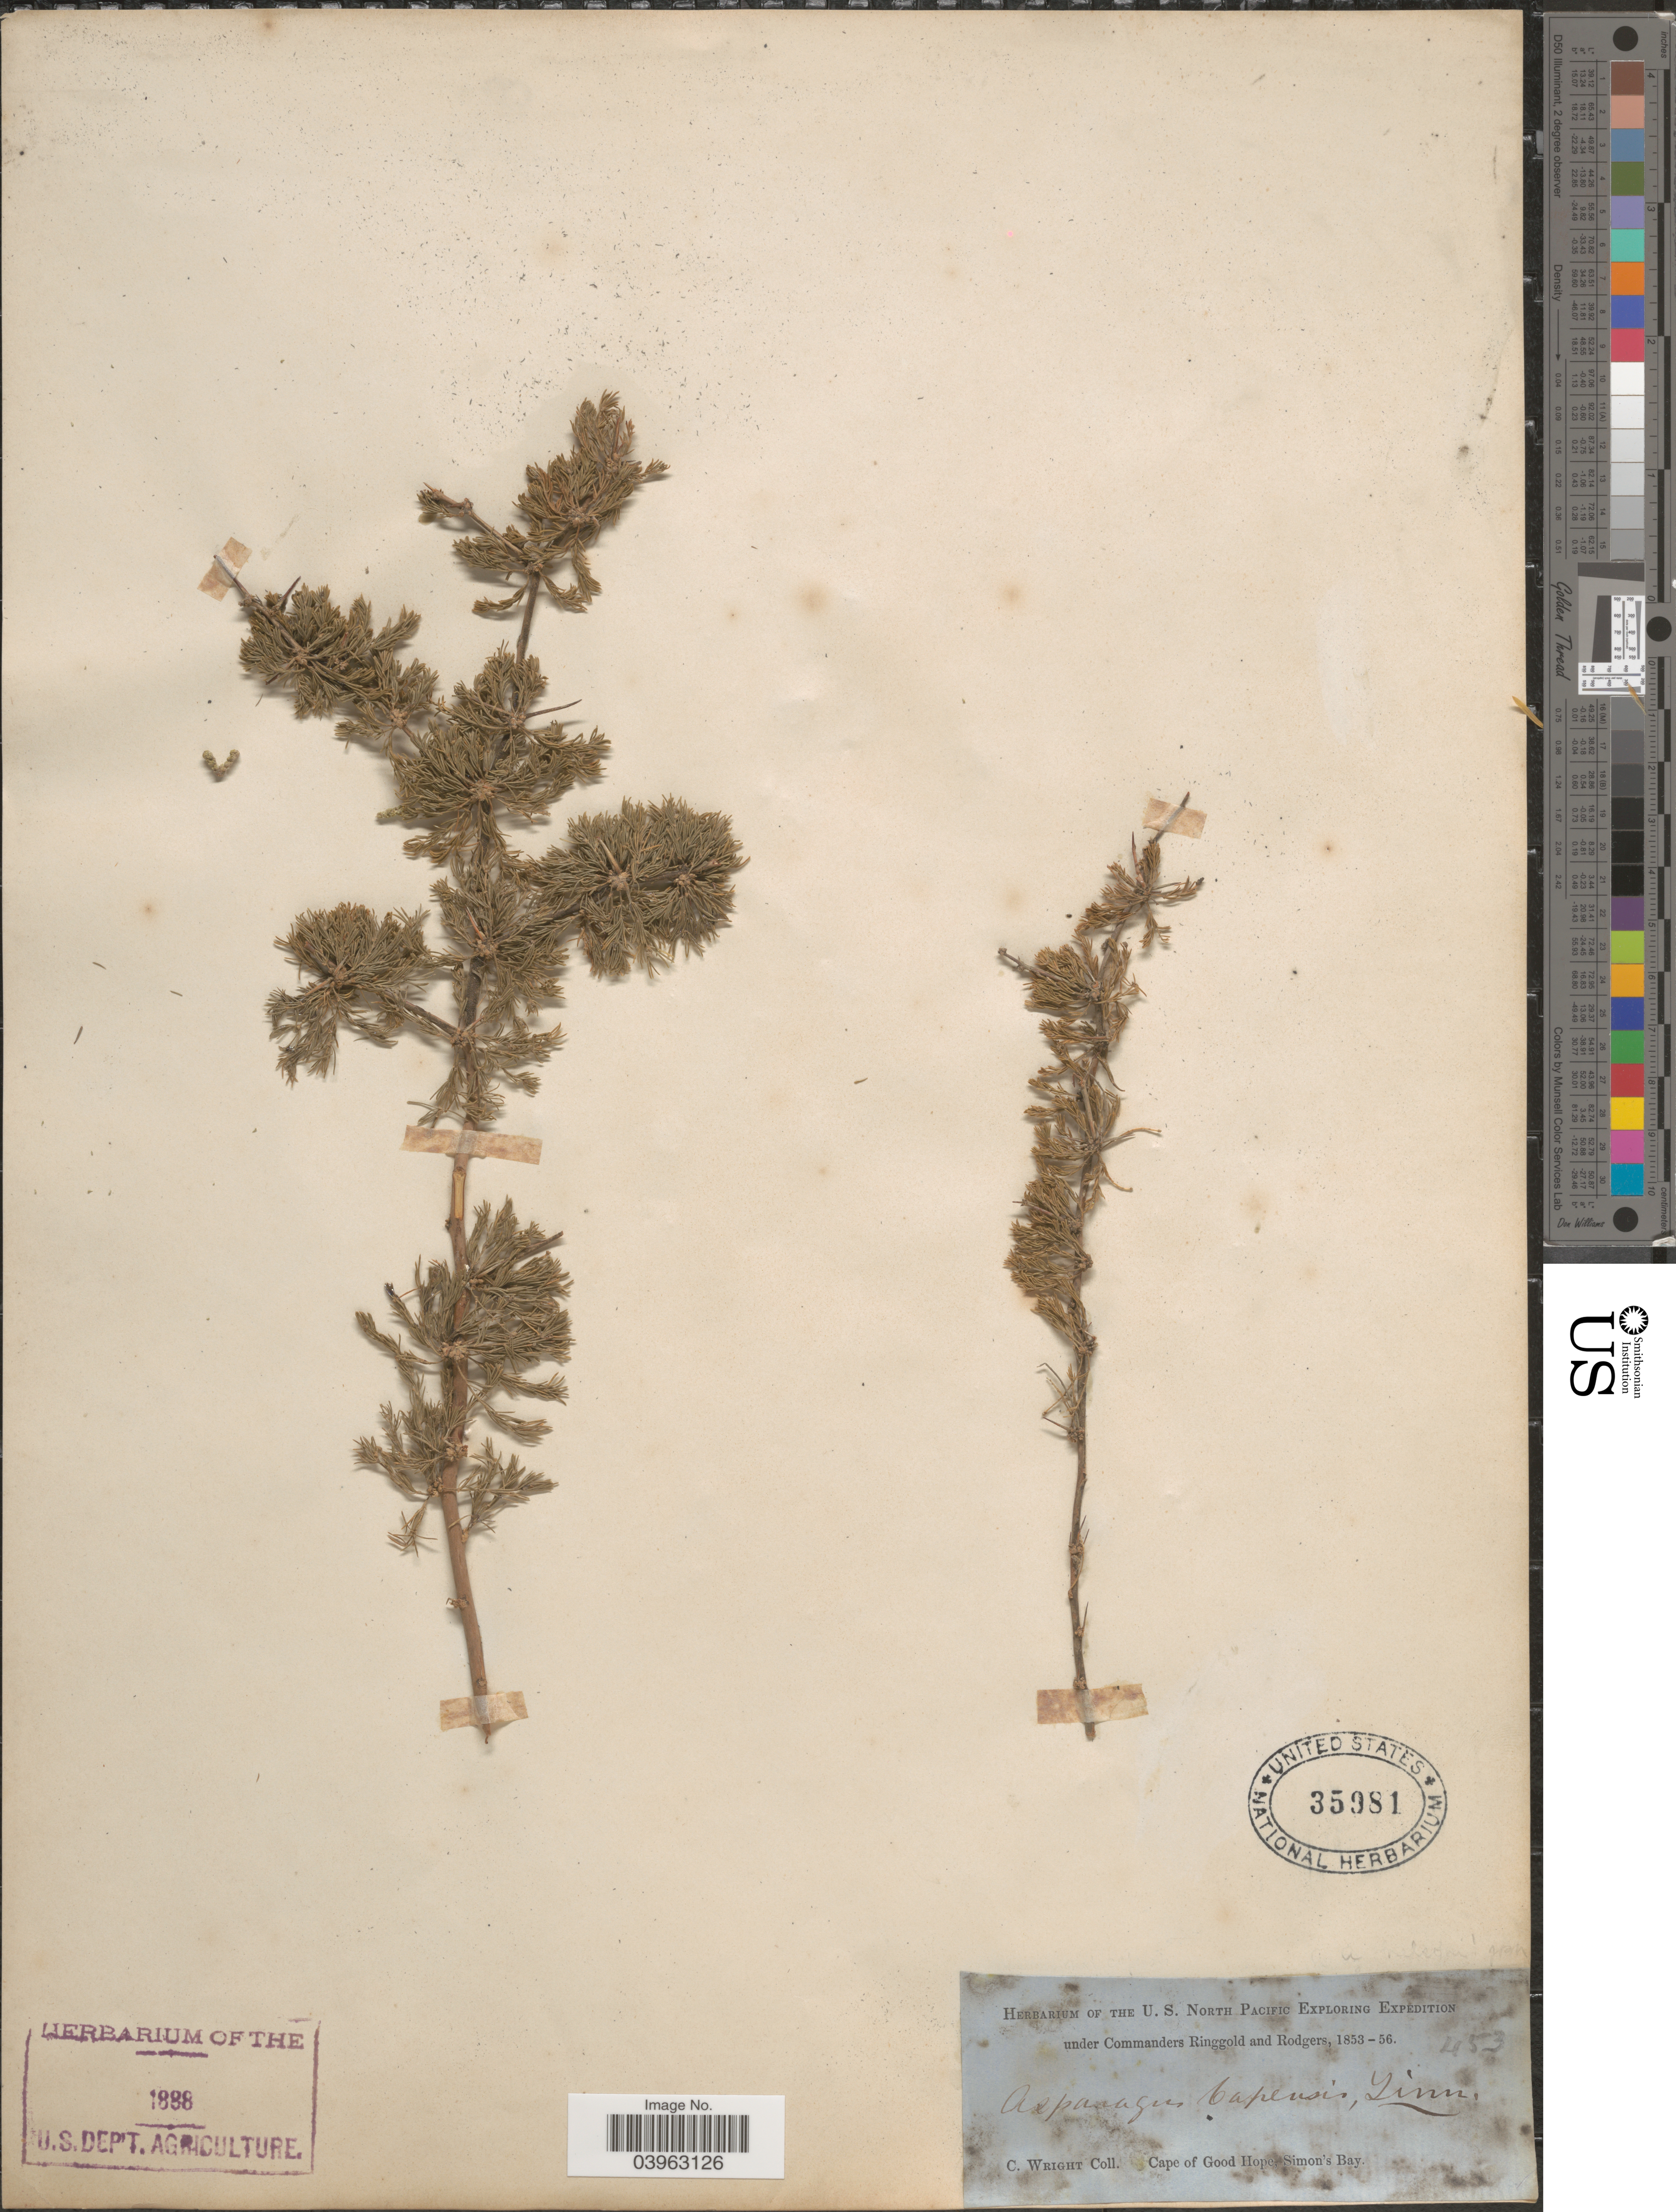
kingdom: Plantae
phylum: Tracheophyta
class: Liliopsida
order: Asparagales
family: Asparagaceae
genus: Asparagus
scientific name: Asparagus capensis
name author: L.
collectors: C. Wright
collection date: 1853/1856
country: South Africa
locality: Cape of Good Hope, Simon's Bay.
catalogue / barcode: US 35981